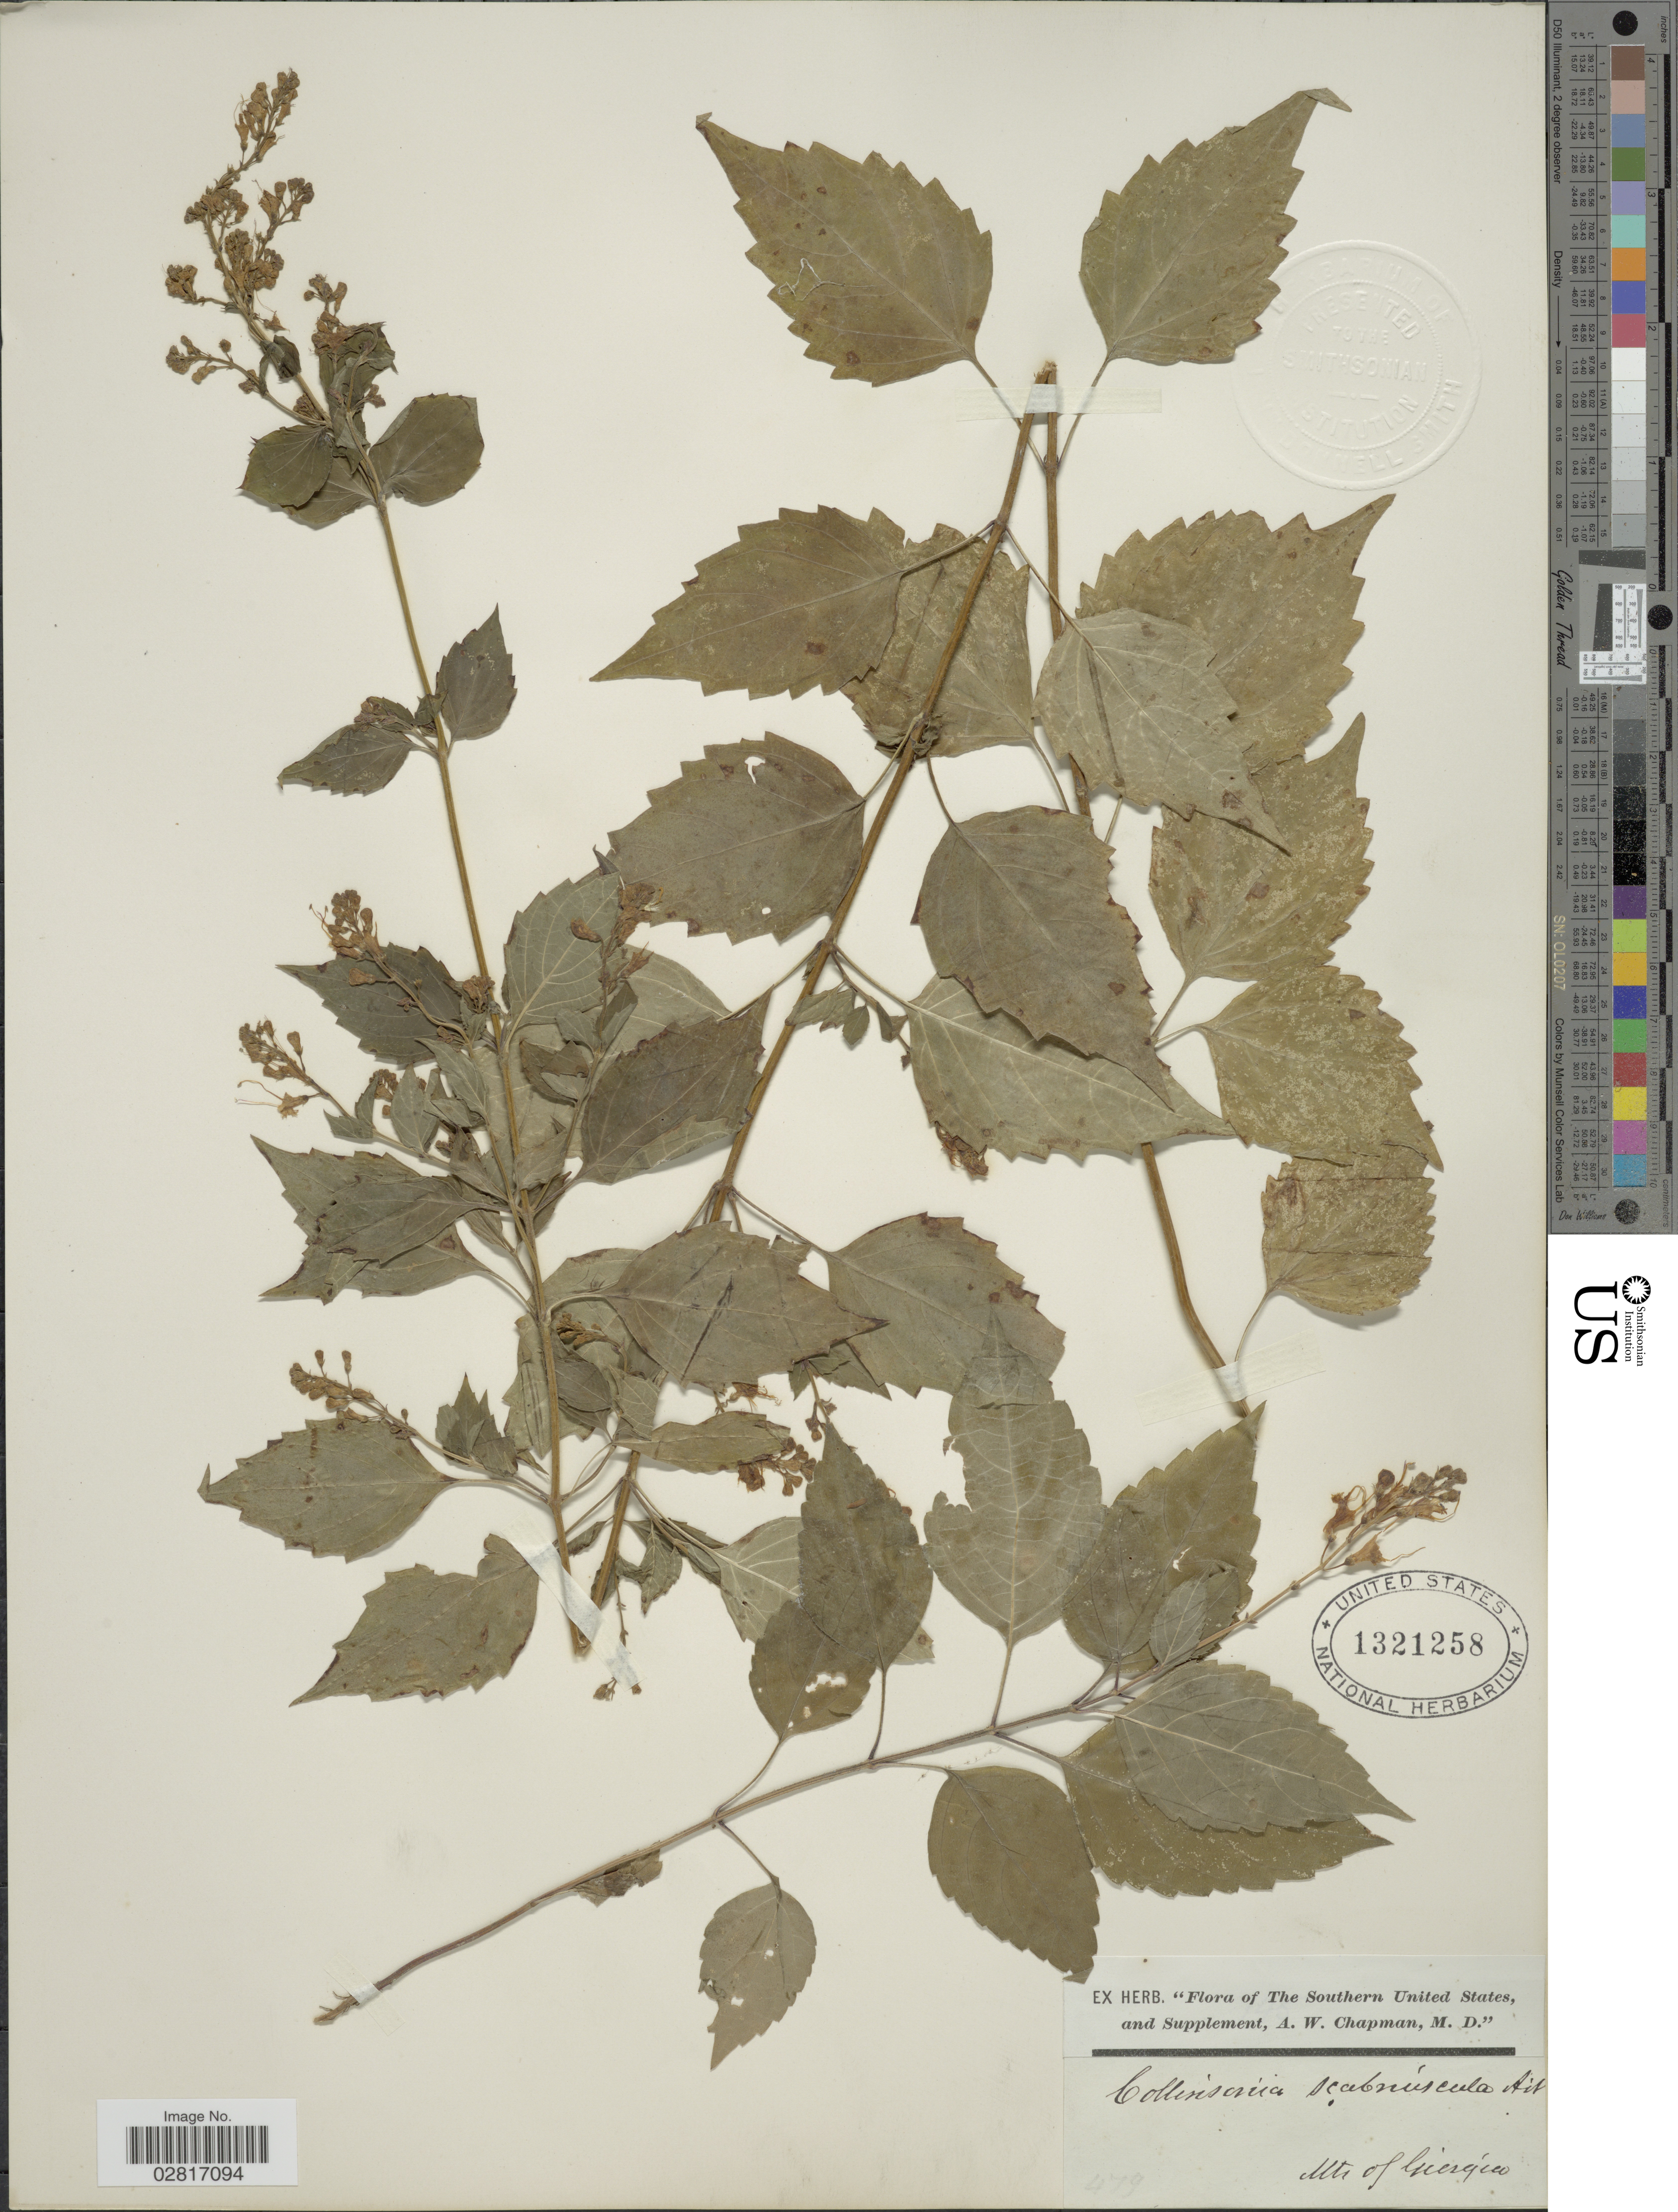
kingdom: Plantae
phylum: Tracheophyta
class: Magnoliopsida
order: Lamiales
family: Lamiaceae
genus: Collinsonia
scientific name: Collinsonia canadensis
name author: L.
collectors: ex herb. A.W. Chapman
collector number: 479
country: United States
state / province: Georgia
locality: Mts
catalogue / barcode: US 1321258